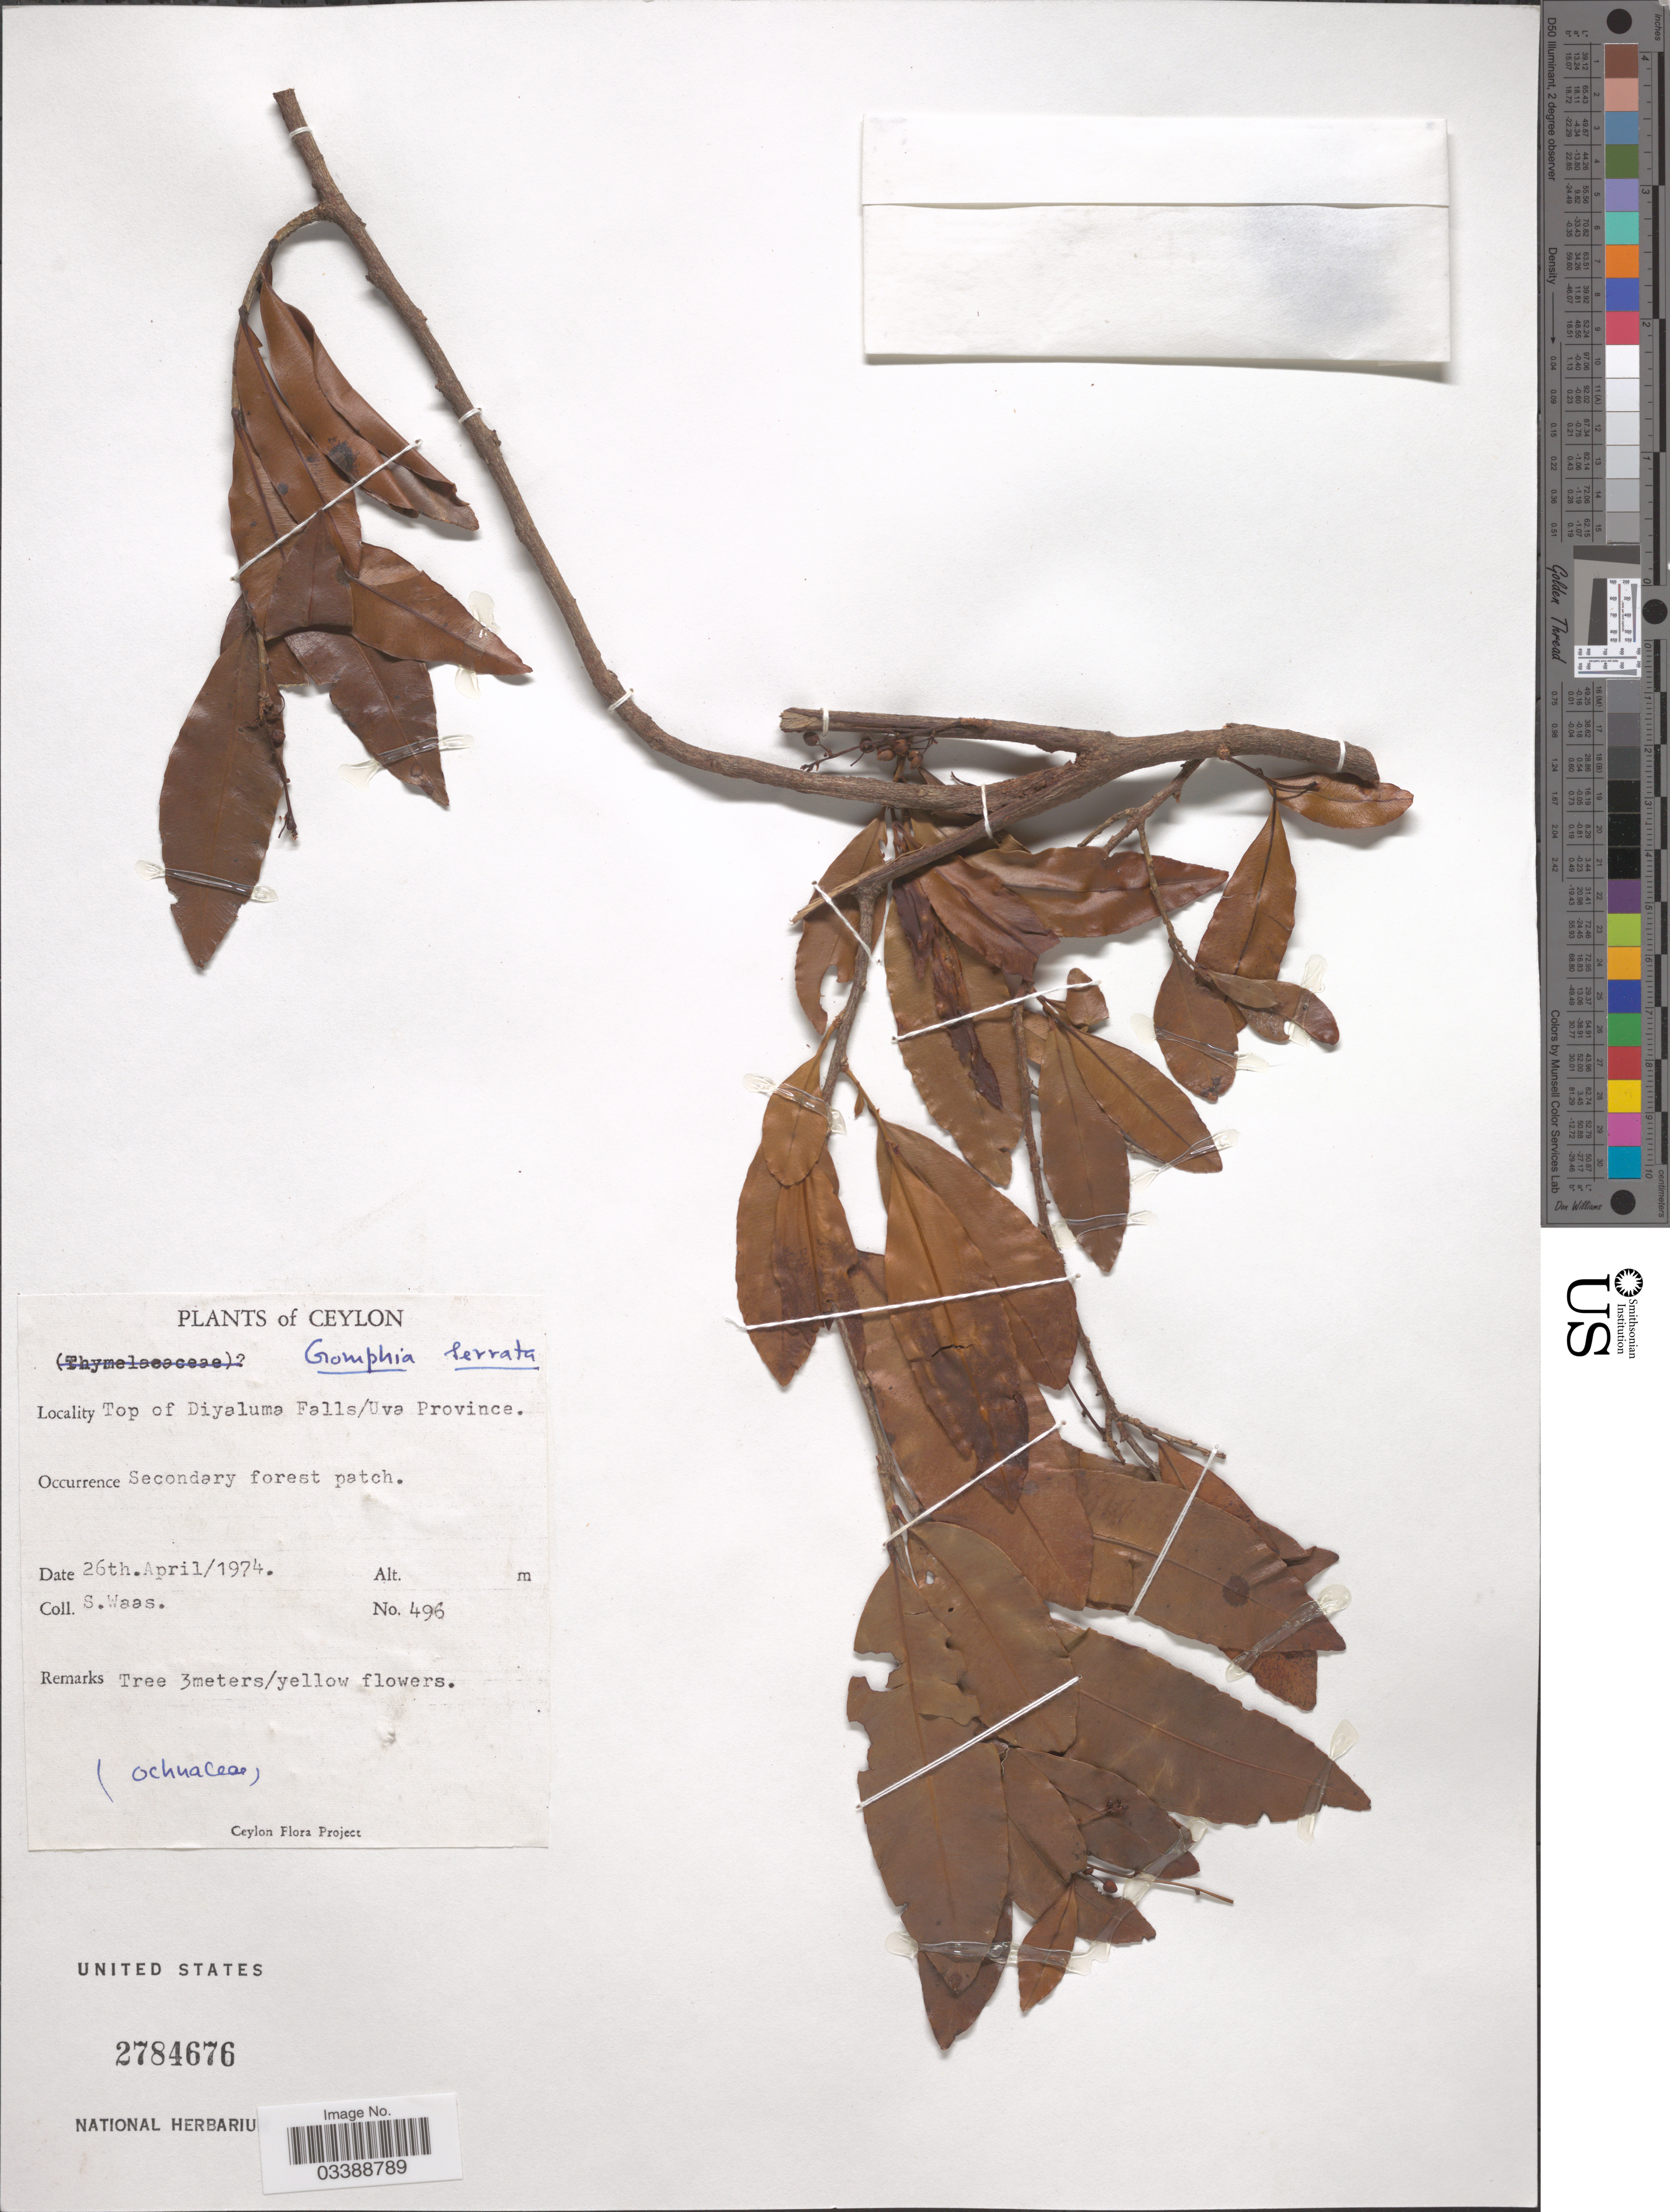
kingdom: Plantae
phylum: Tracheophyta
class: Magnoliopsida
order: Malpighiales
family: Ochnaceae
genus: Campylospermum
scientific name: Campylospermum serratum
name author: (Gaertn.) Bittrich & M.C.E. Amaral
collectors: S. Waas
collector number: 496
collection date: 1974-04-26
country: Sri Lanka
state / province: Uva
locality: Ceylon. Top of Diyaluma Falls.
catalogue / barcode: US 2784676